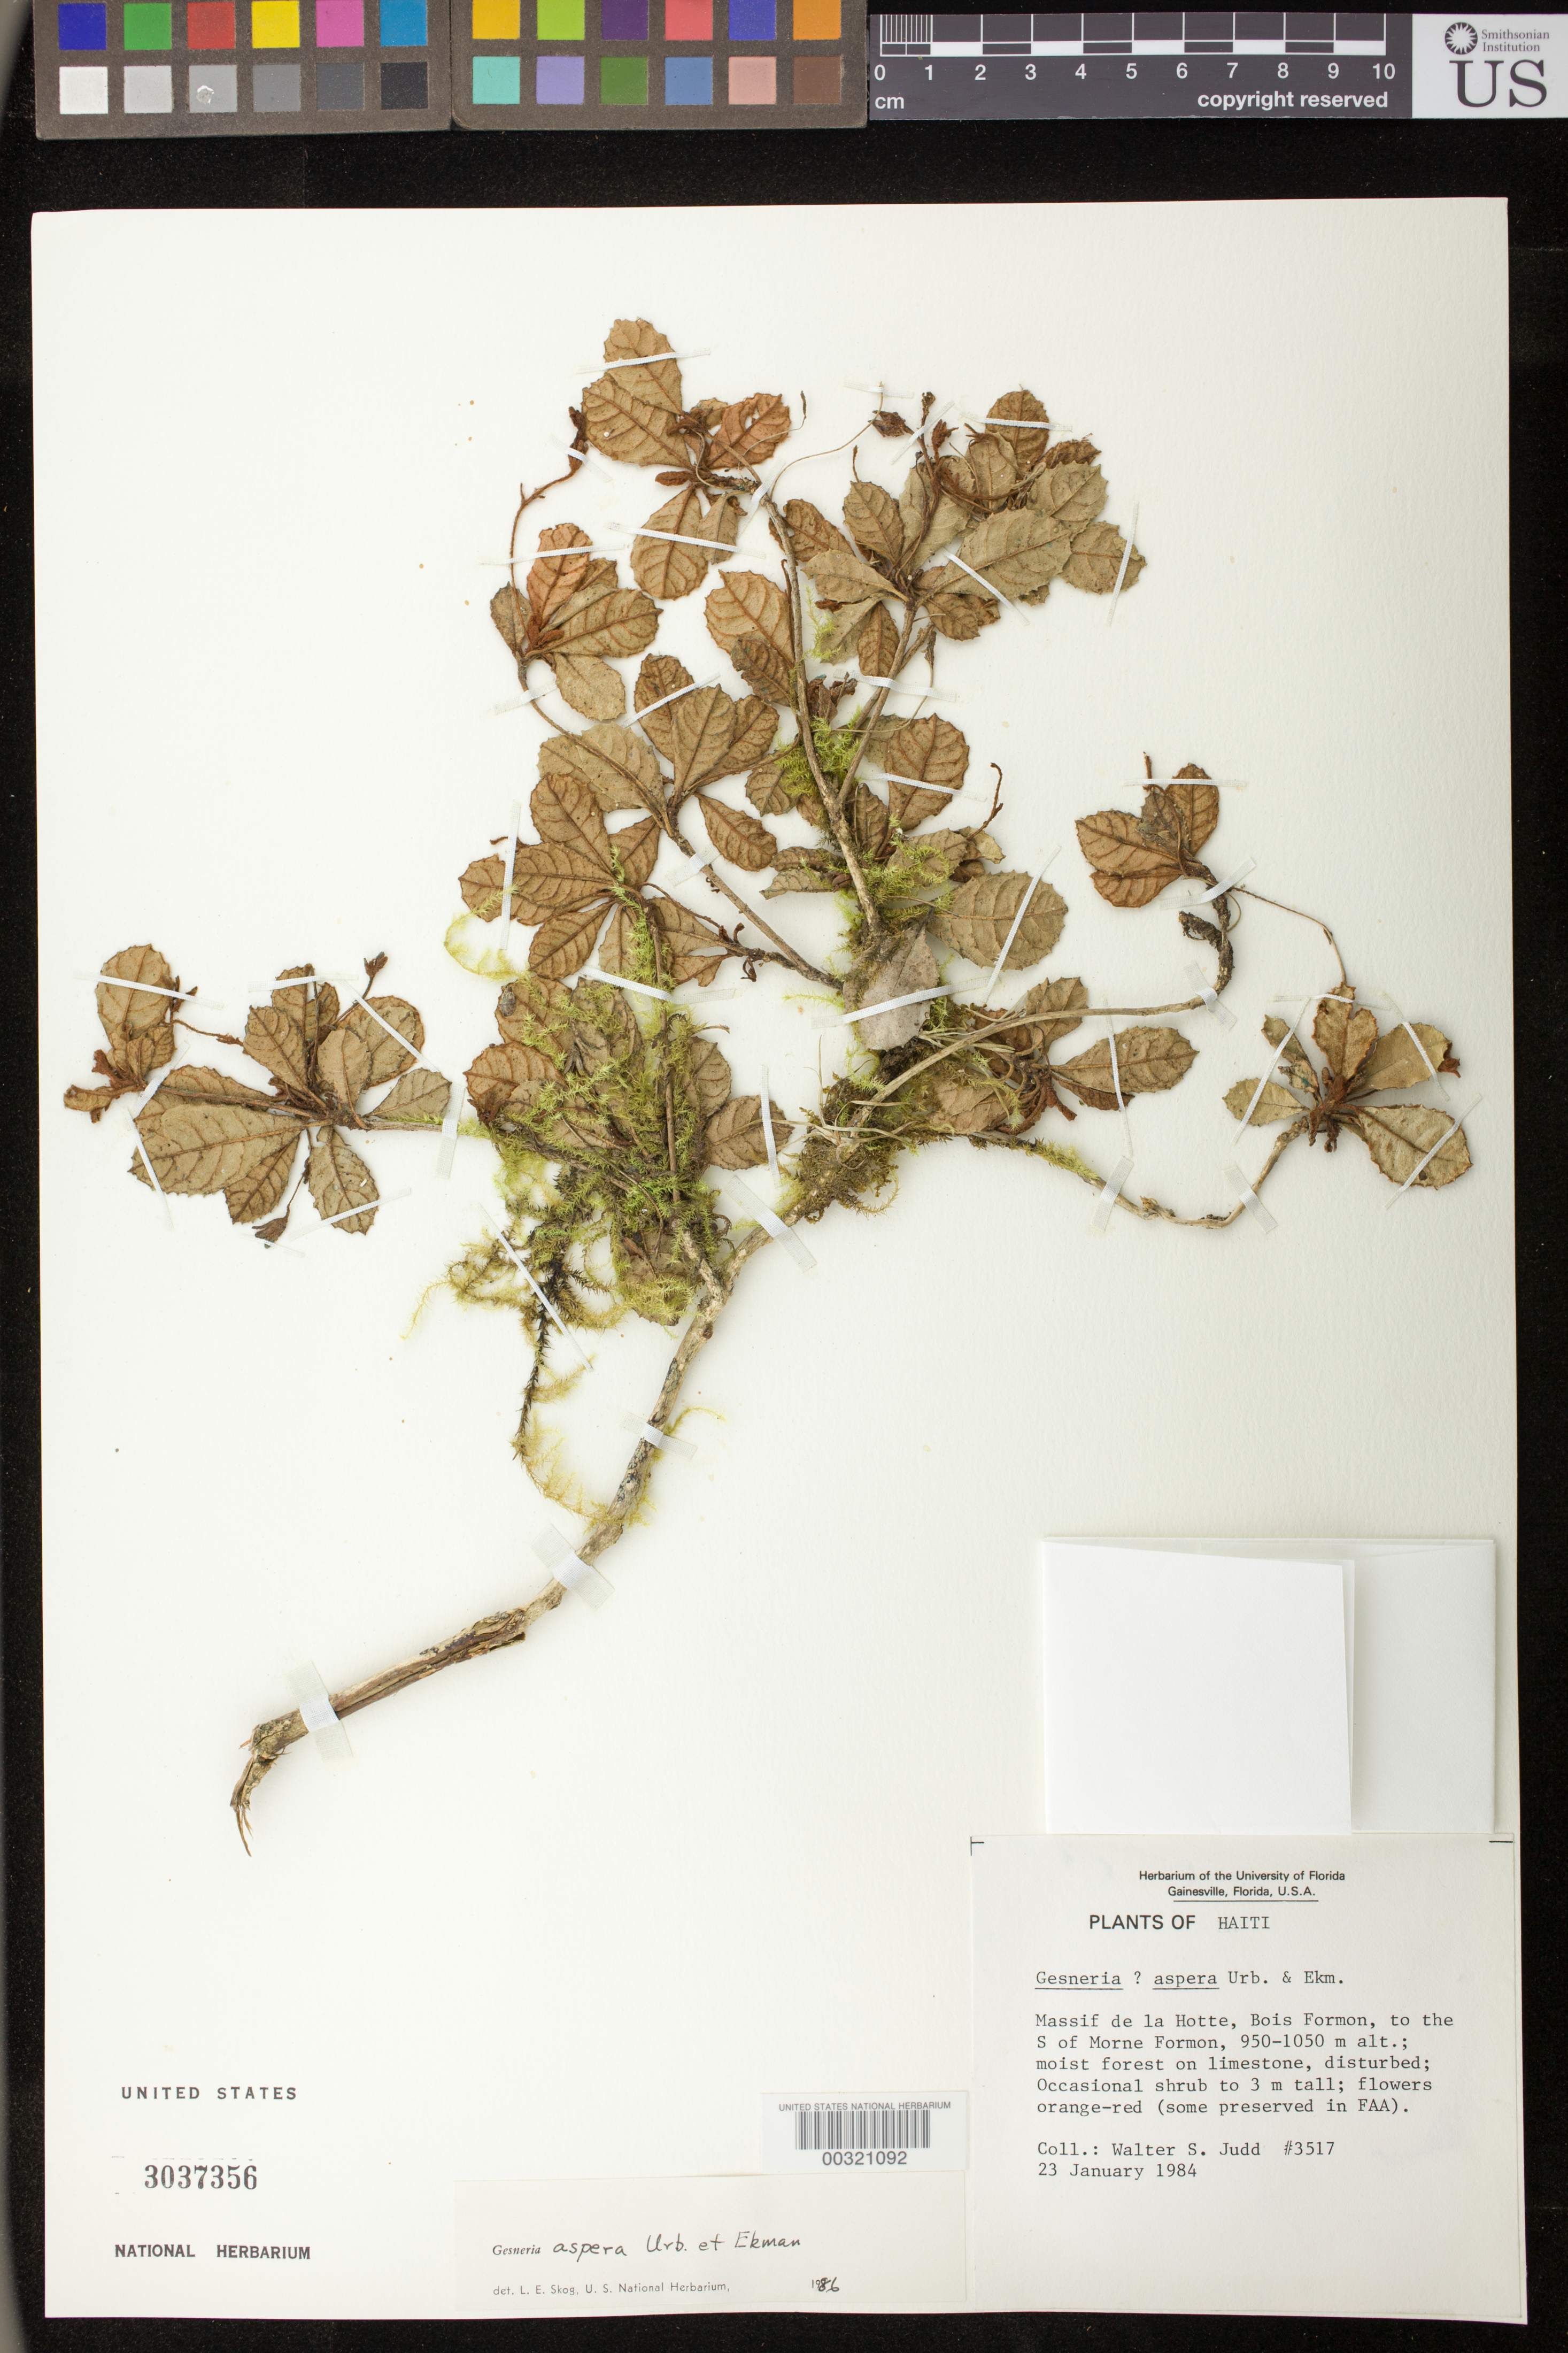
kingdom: Plantae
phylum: Tracheophyta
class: Magnoliopsida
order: Lamiales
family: Gesneriaceae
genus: Gesneria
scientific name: Gesneria aspera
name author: Urb. & Ekman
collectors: W. S. Judd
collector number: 3517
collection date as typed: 23 Jan 1984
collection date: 1984-01-23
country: Haiti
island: Hispaniola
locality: Massif de la Hotte, Bois Formon, to the S of Morne Formon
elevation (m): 950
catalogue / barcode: US 3037356